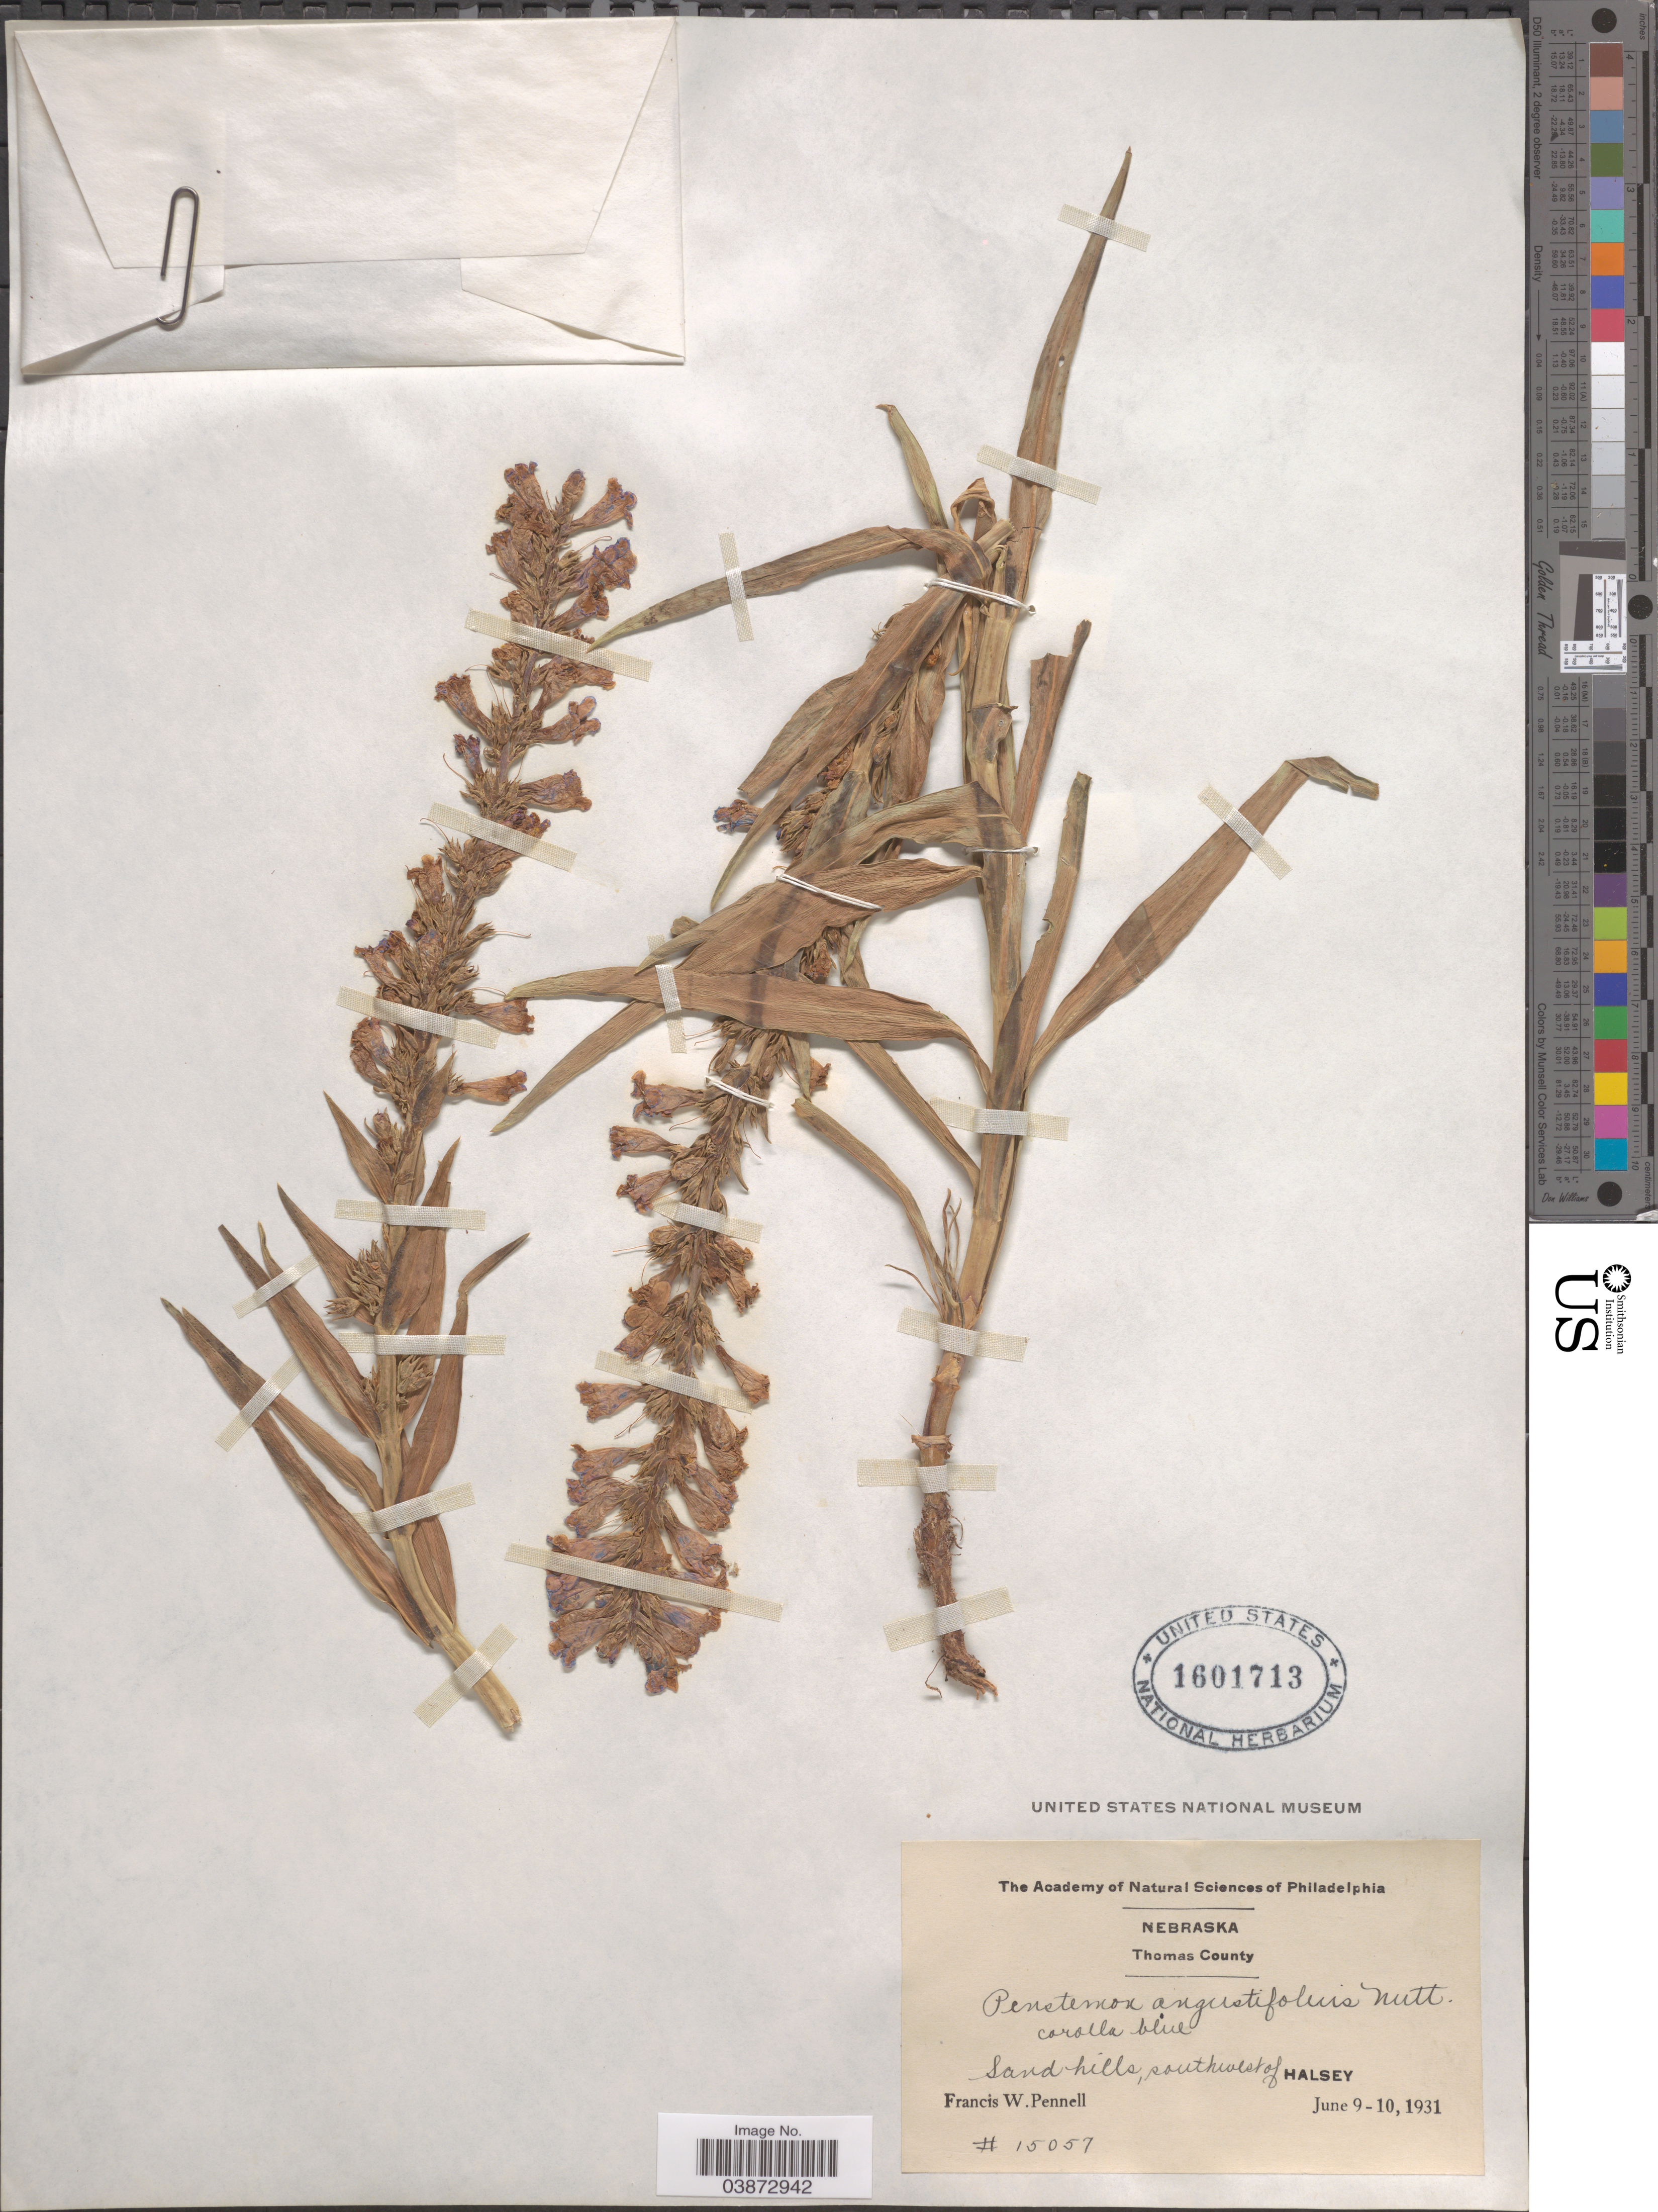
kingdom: Plantae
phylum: Tracheophyta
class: Magnoliopsida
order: Lamiales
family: Plantaginaceae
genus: Penstemon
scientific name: Penstemon angustifolius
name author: Nutt. ex Pursh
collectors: F. W. Pennell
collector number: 15057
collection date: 1931-06-09/1931-06-10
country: United States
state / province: Nebraska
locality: Thomas County. Southwest of Halsey.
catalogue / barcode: US 1601713